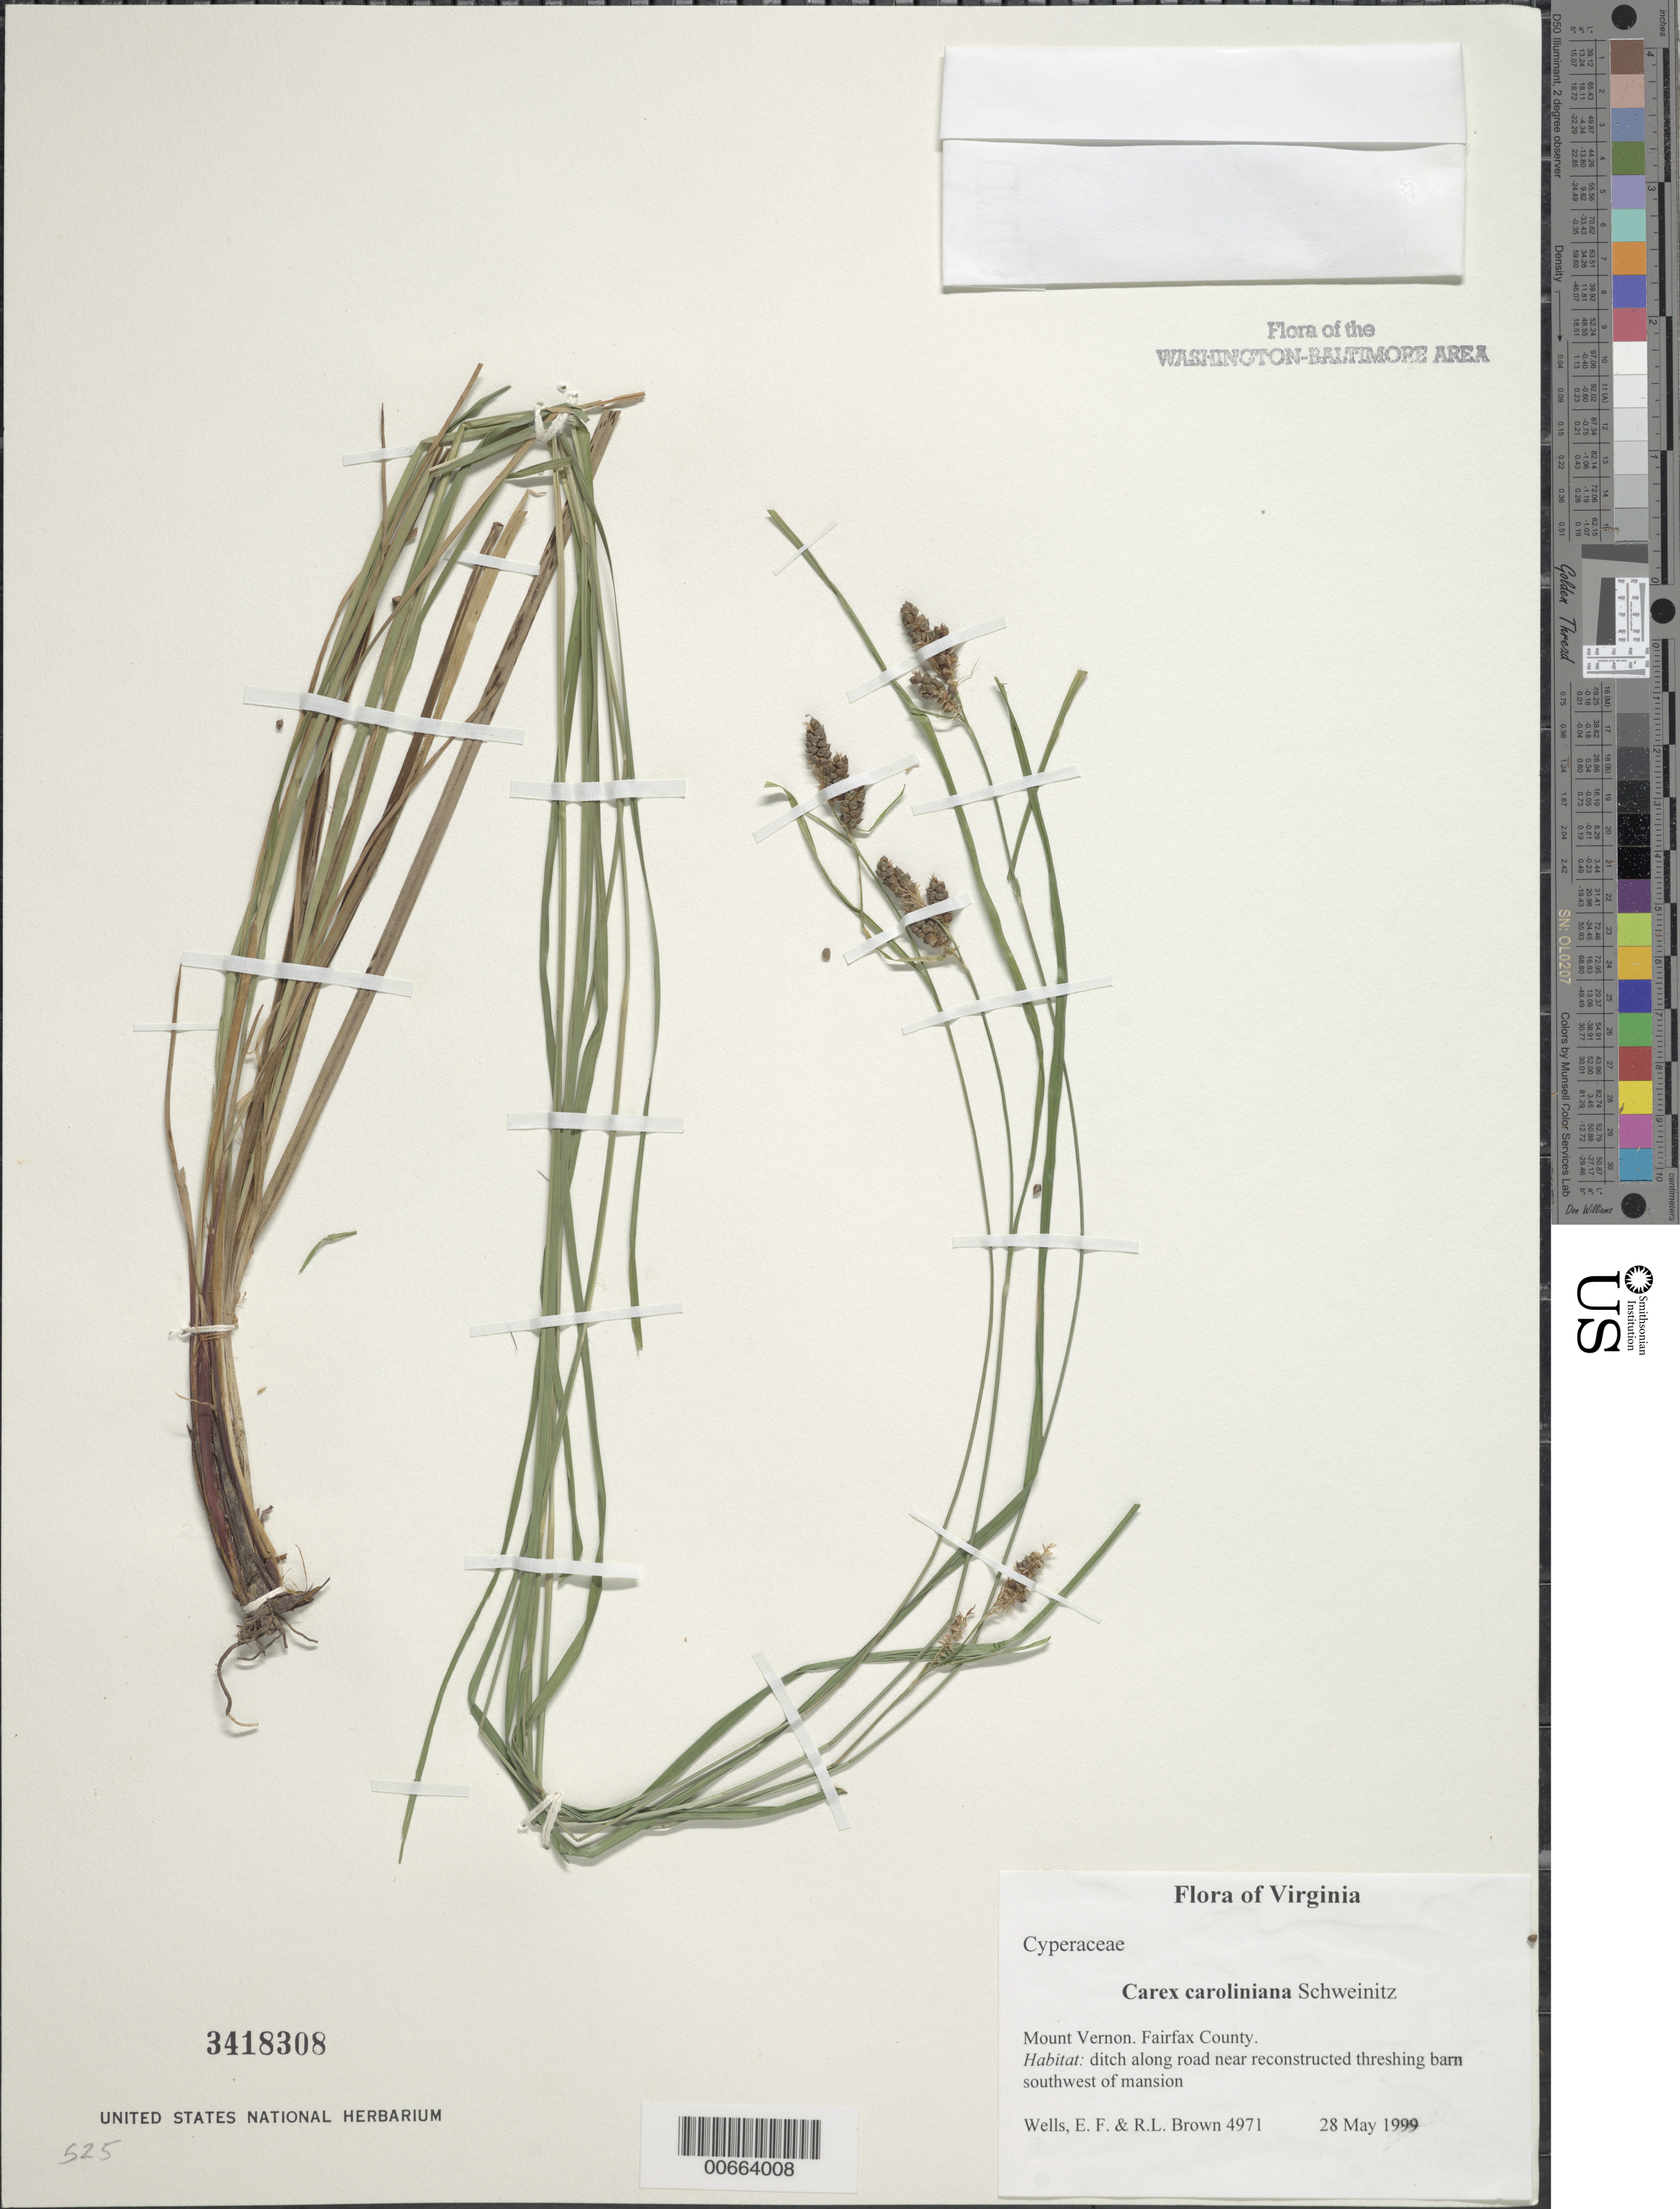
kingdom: Plantae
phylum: Tracheophyta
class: Liliopsida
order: Poales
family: Cyperaceae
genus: Carex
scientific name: Carex caroliniana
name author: Schwein.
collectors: E. F. Wells & R. L. Brown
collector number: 4971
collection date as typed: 28 May 1999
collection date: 1999-05-28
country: United States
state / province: Virginia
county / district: Fairfax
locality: Mount Vernon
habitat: ditch along road near reconstructed threshing barn southwest of mansion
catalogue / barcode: US 3418308